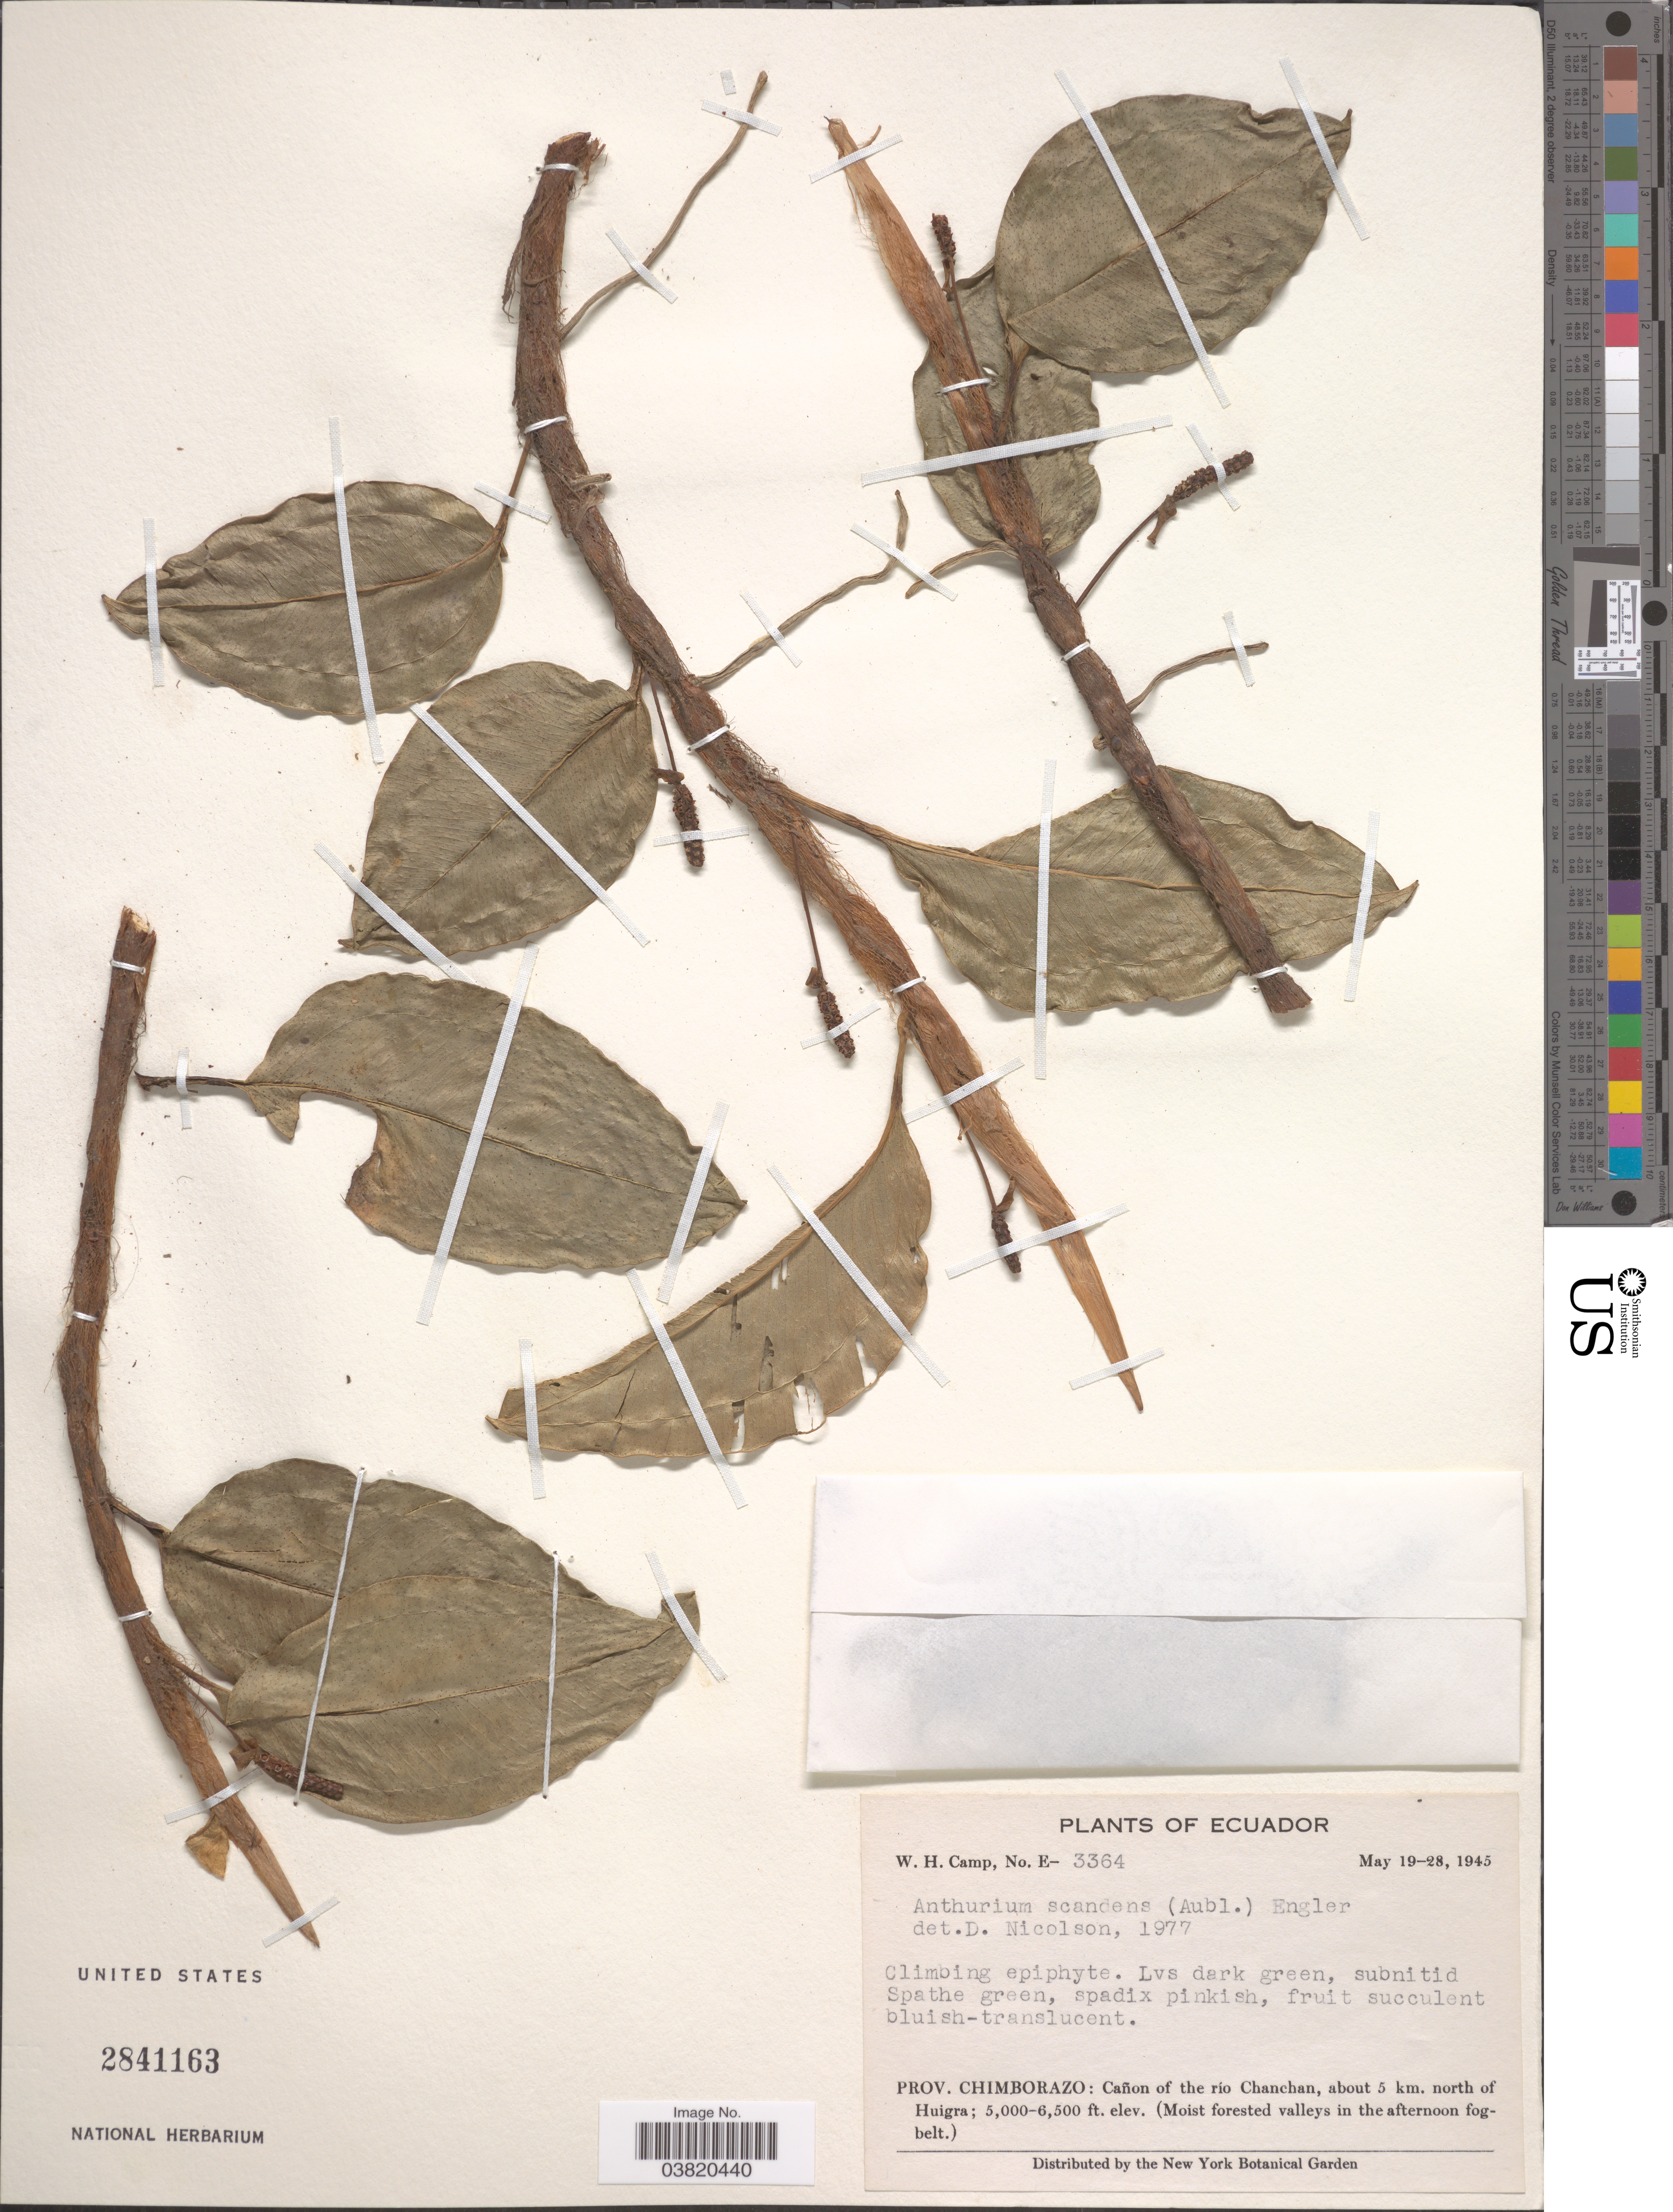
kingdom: Plantae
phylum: Tracheophyta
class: Liliopsida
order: Alismatales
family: Araceae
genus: Anthurium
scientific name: Anthurium scandens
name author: (Aubl.) Engl.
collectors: W. H. Camp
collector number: E-3364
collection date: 1945-05-19/1945-05-28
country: Ecuador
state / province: Chimborazo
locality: Cañon of the río Chanchan, about 5 km. north of Huigra.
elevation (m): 1524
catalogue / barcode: US 2841163